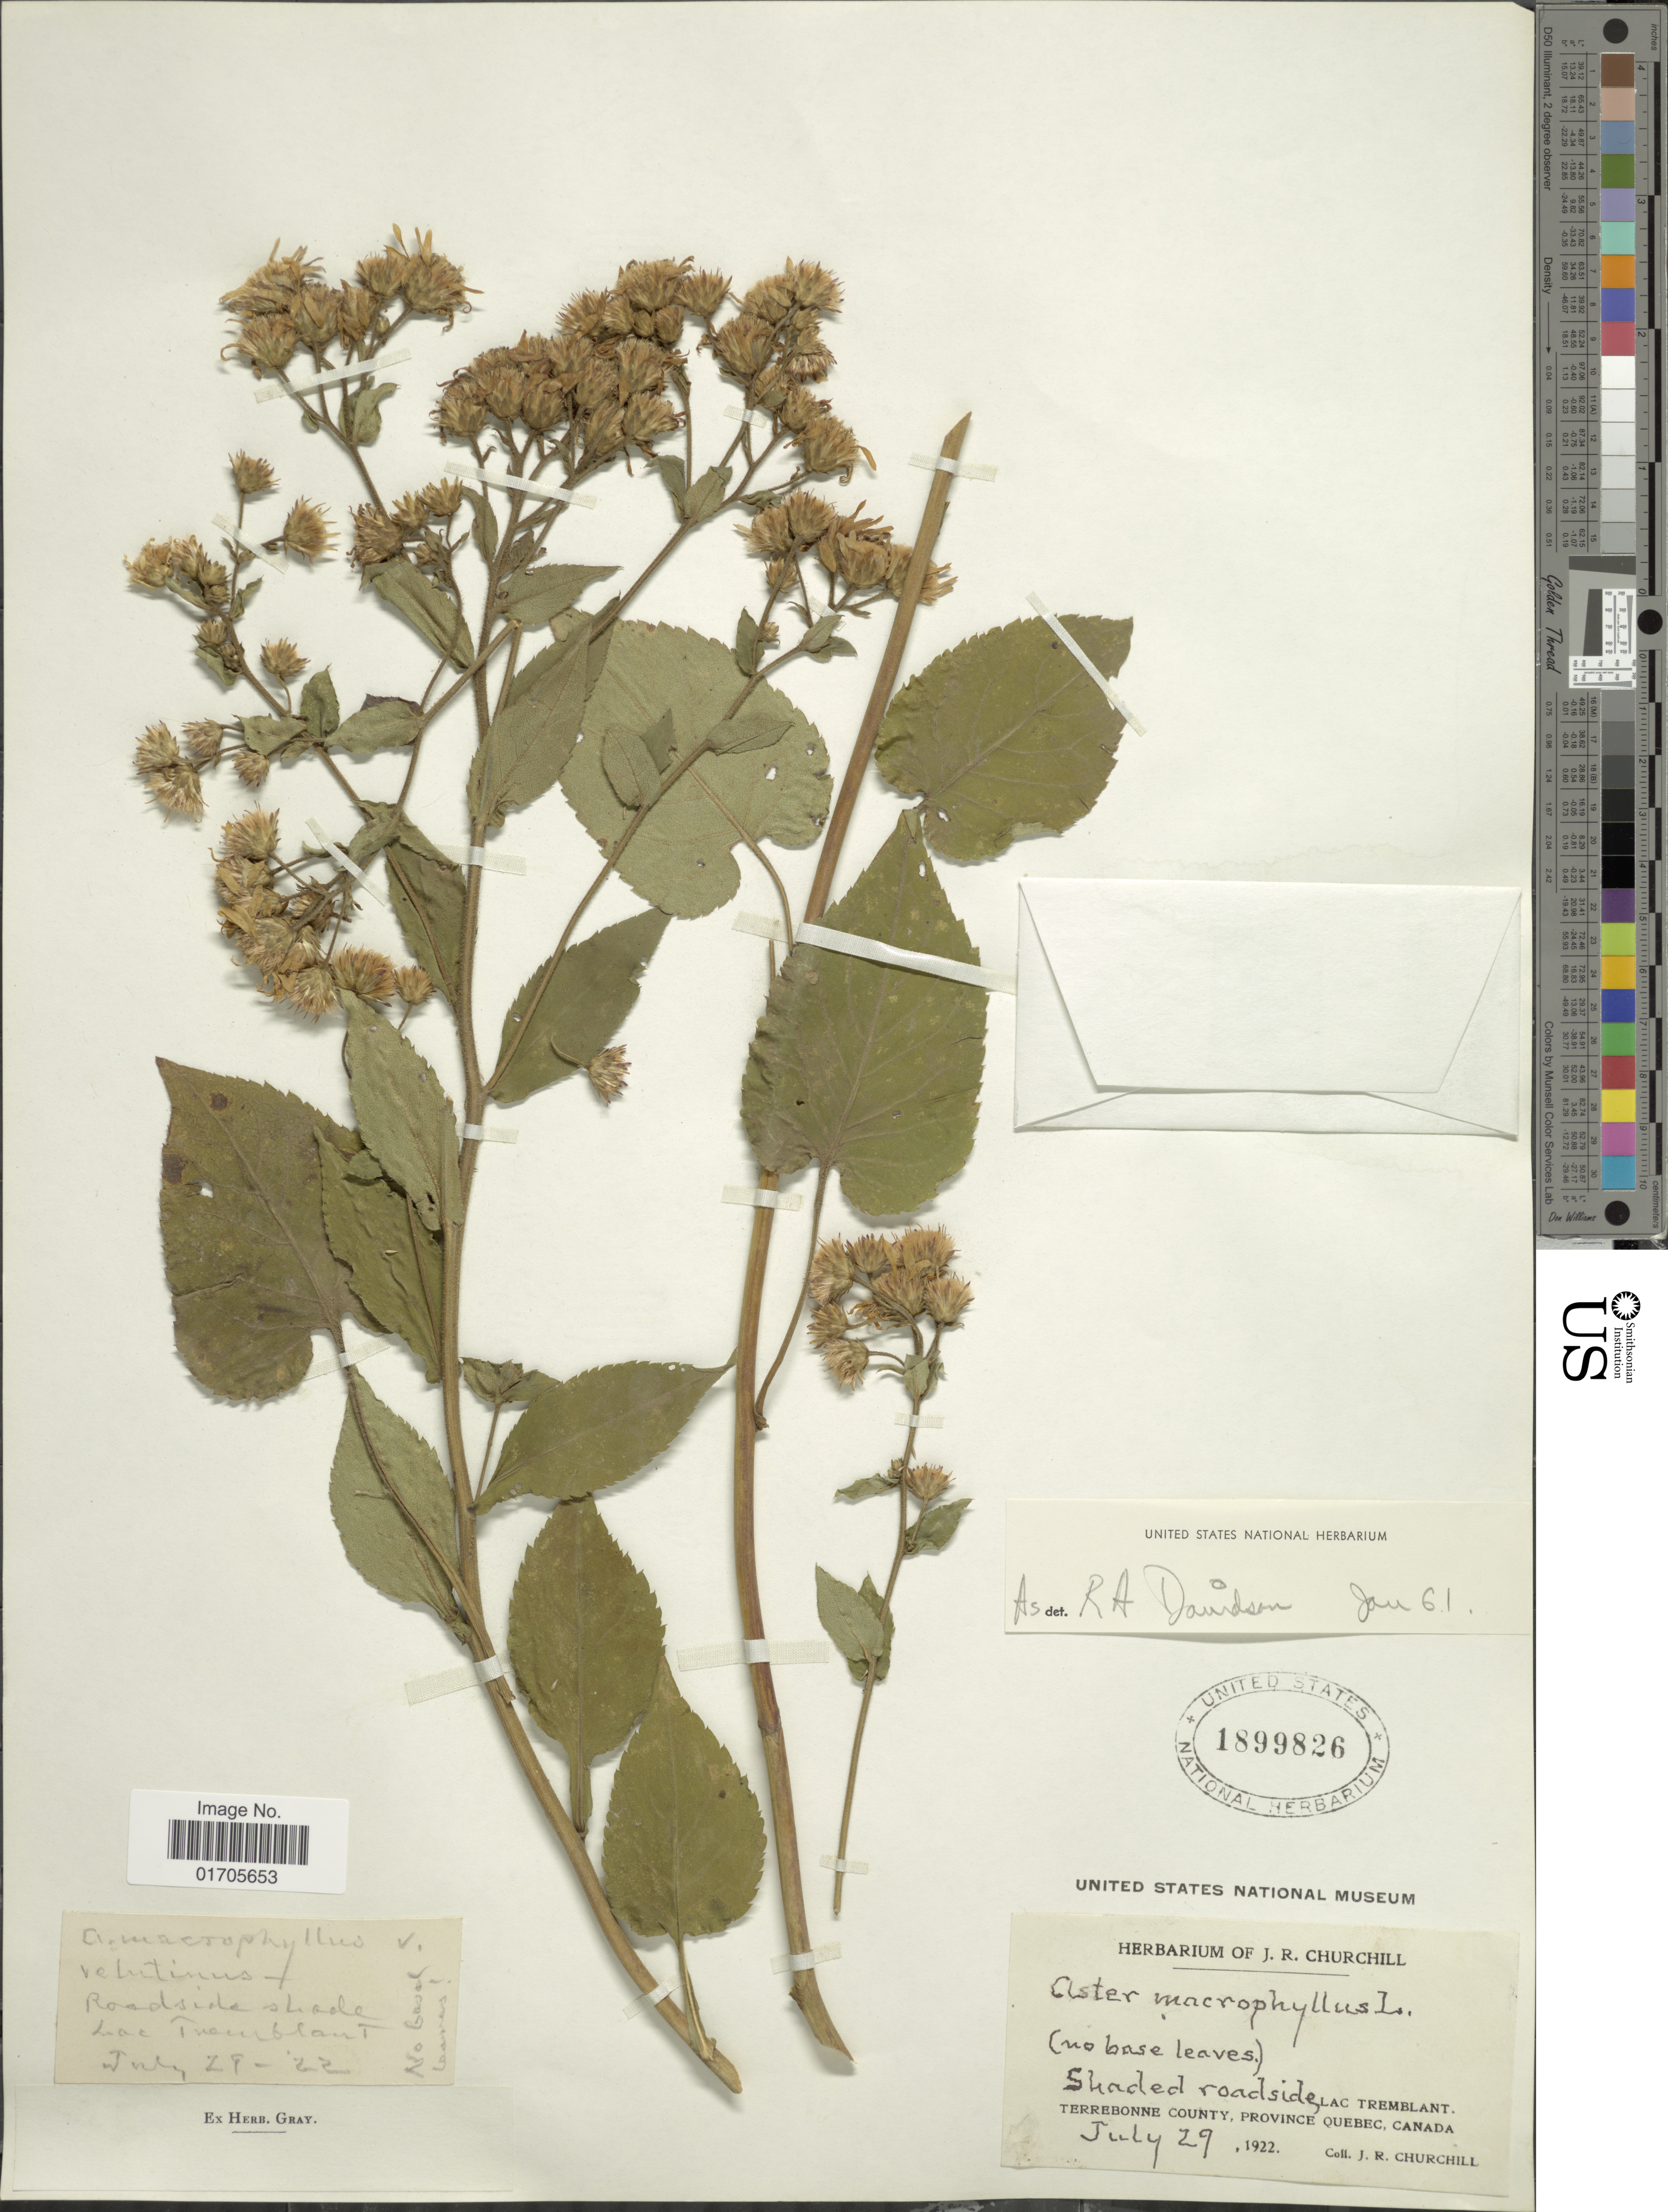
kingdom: Plantae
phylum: Tracheophyta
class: Magnoliopsida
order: Asterales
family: Asteraceae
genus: Eurybia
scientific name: Eurybia macrophylla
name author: (L.) Cass.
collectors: J. Churchill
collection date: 1922-07-29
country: Canada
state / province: Quebec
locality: Shaded roadside, Lac Tremblant. Terrebonne County, Province Quebec, Canada.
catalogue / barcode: US 1899826